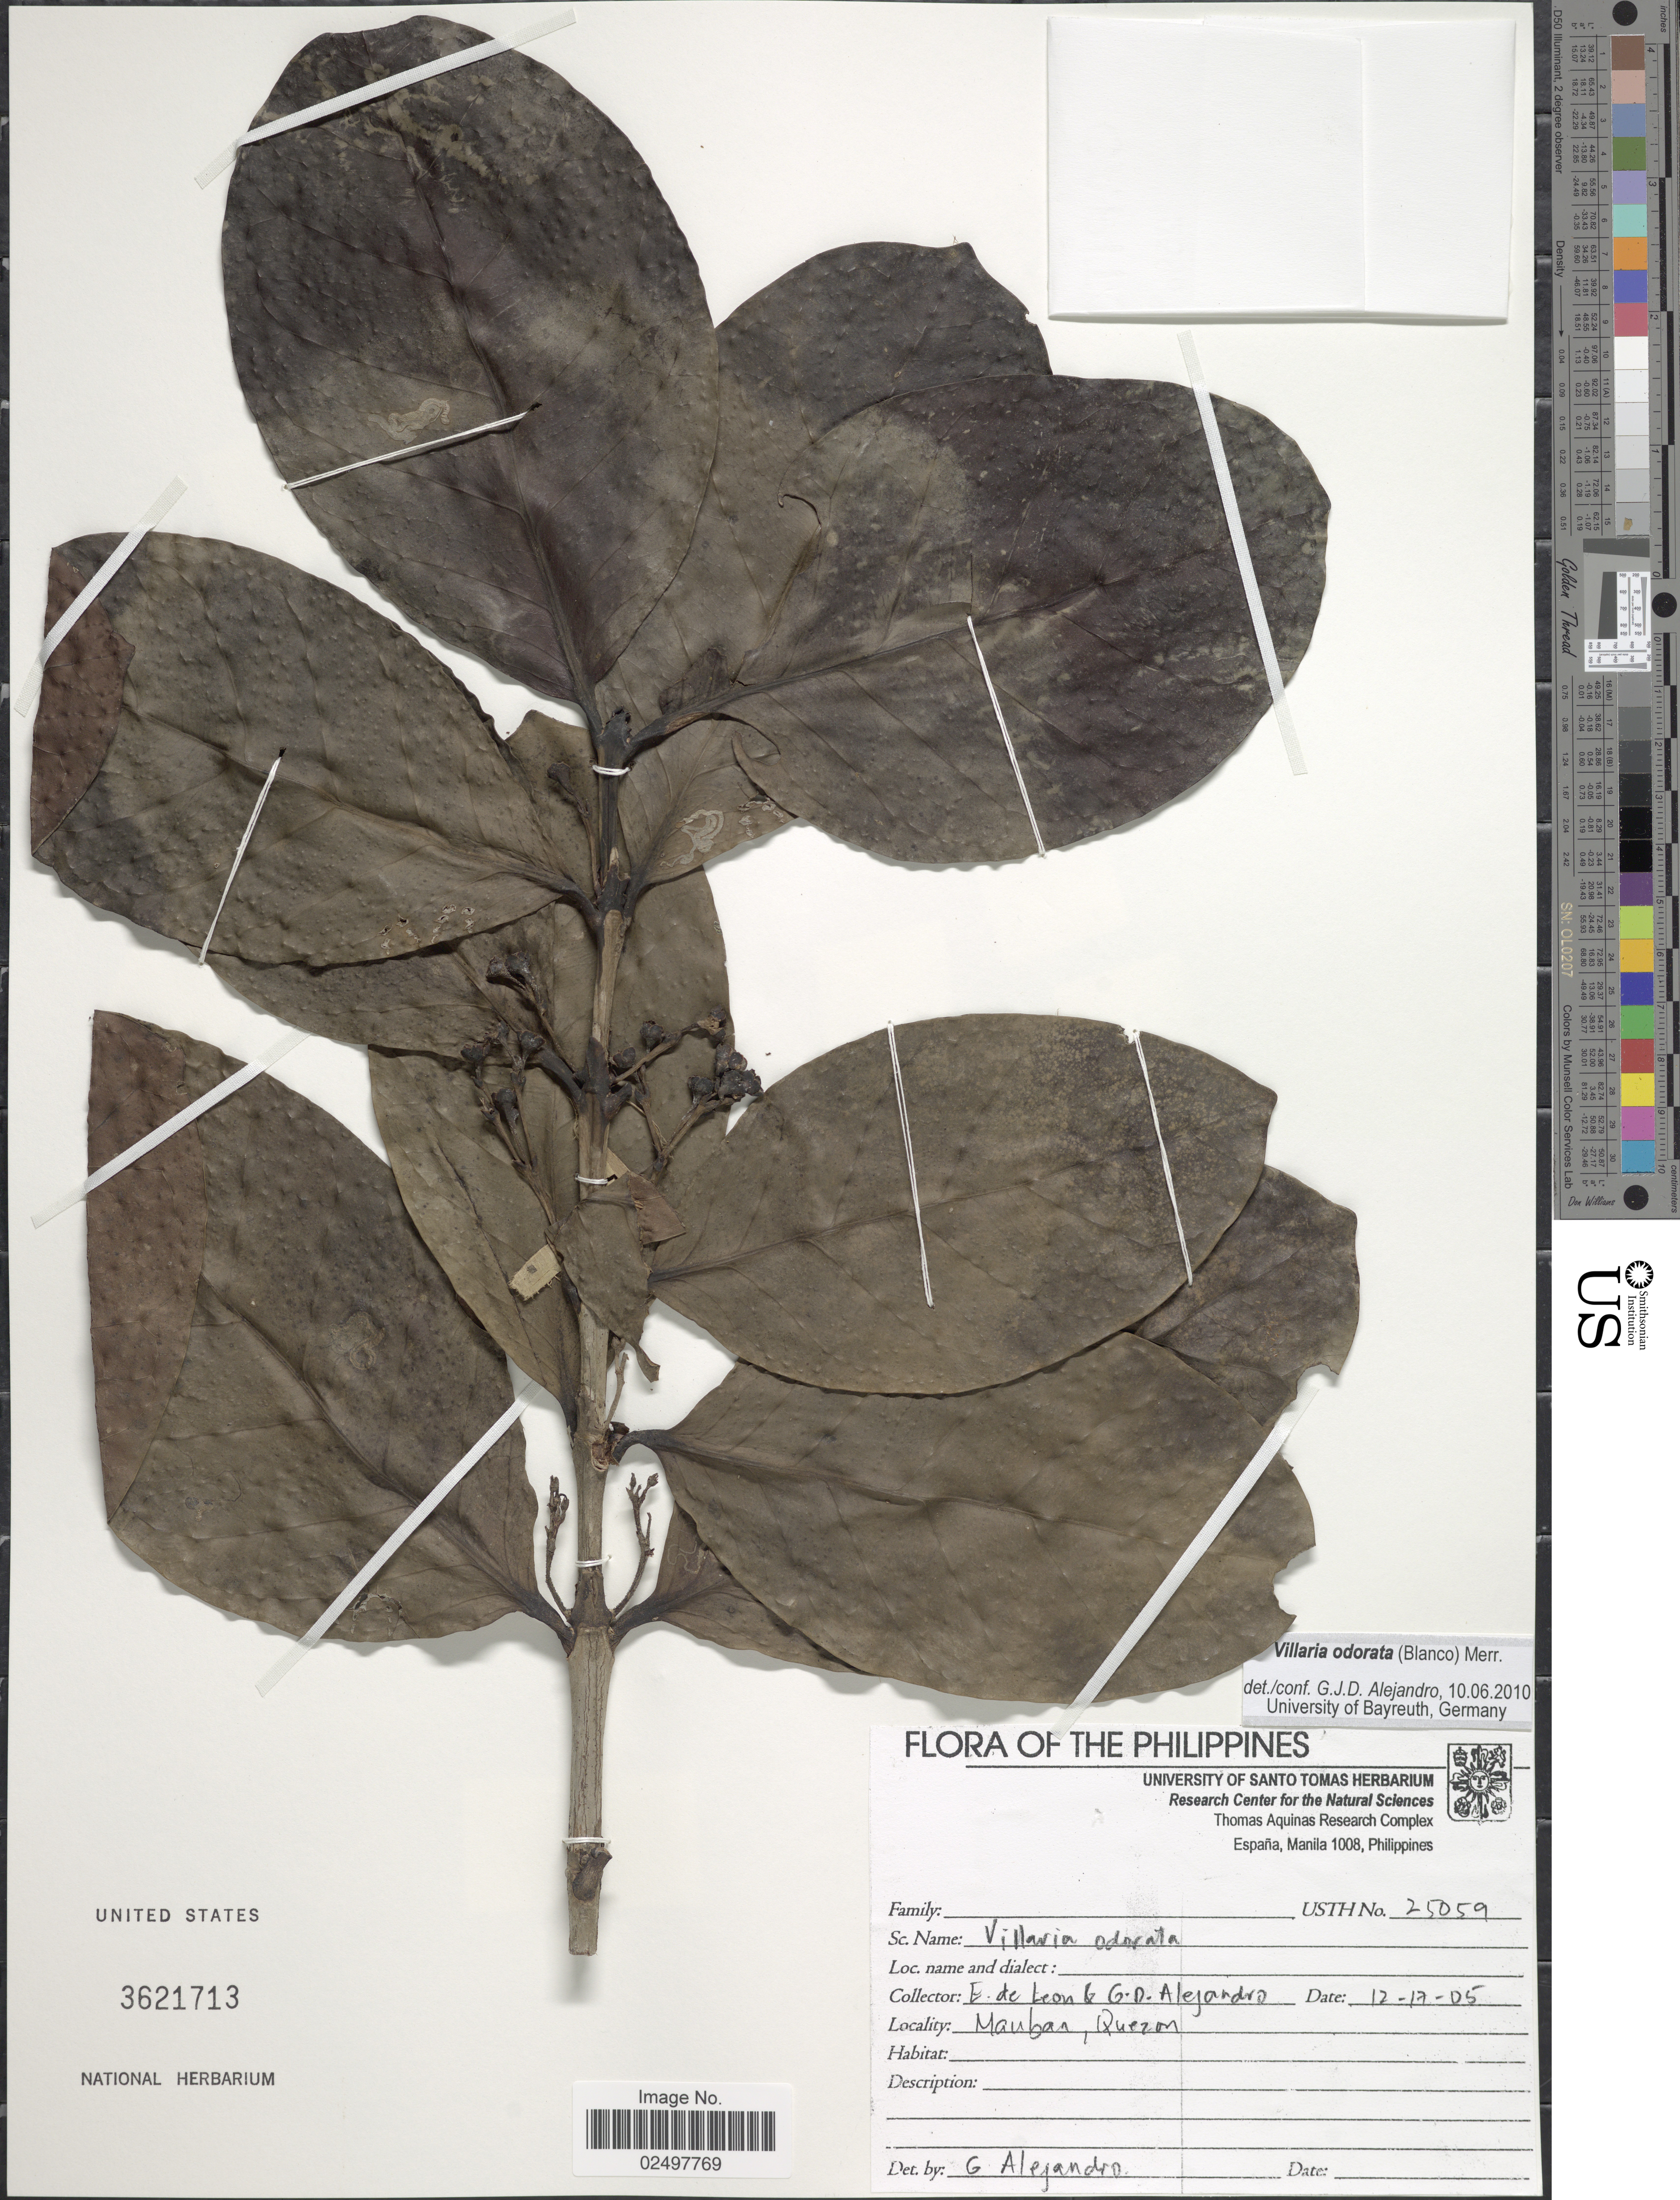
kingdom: Plantae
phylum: Tracheophyta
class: Magnoliopsida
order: Gentianales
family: Rubiaceae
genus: Villaria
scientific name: Villaria odorata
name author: (Blanco) Merr.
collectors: E. de Leon & G. J. D. Alejandro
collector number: USTH25059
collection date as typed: Transcribed d/m/y: 17/12/5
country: Philippines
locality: Mauban, Quezon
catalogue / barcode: US 6321713